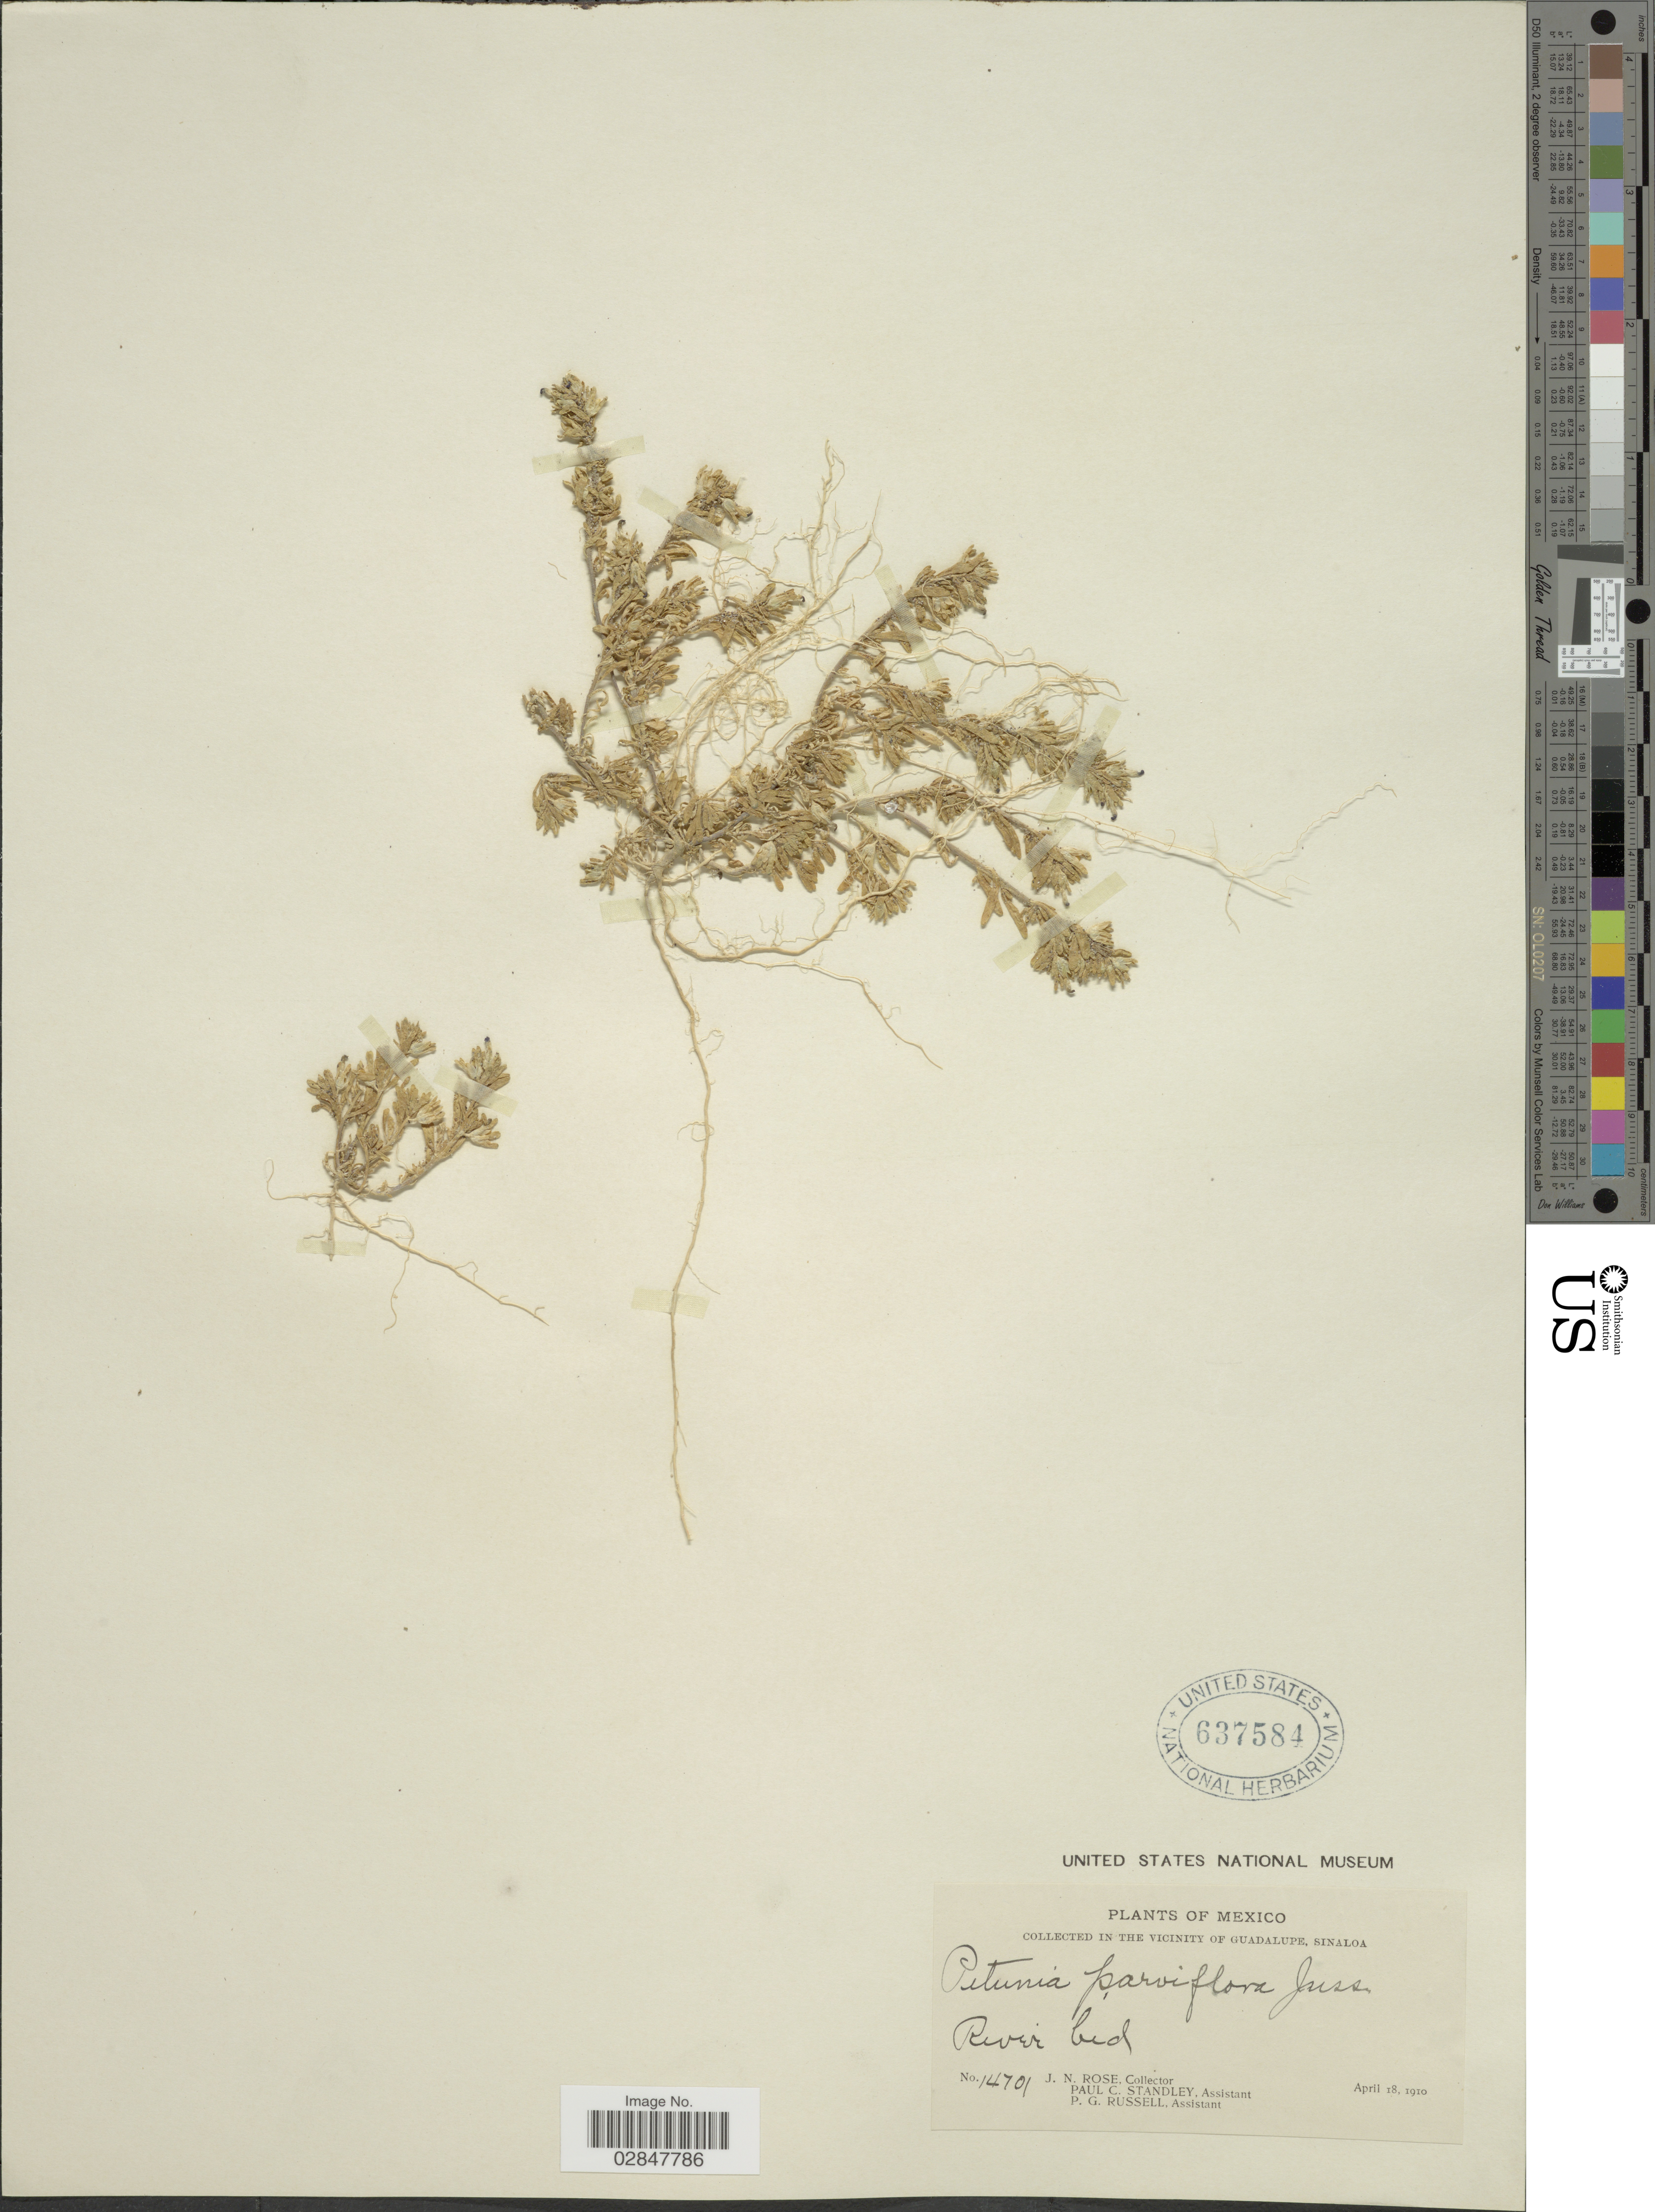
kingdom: Plantae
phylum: Tracheophyta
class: Magnoliopsida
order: Solanales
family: Solanaceae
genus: Petunia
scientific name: Petunia parviflora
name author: Juss.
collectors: J. N. Rose, P. C. Standley & P. G. Russell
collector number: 14701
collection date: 1910-04-18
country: Mexico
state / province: Sinaloa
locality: Vicinity of Guadalupe, River bed.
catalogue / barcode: US 637584